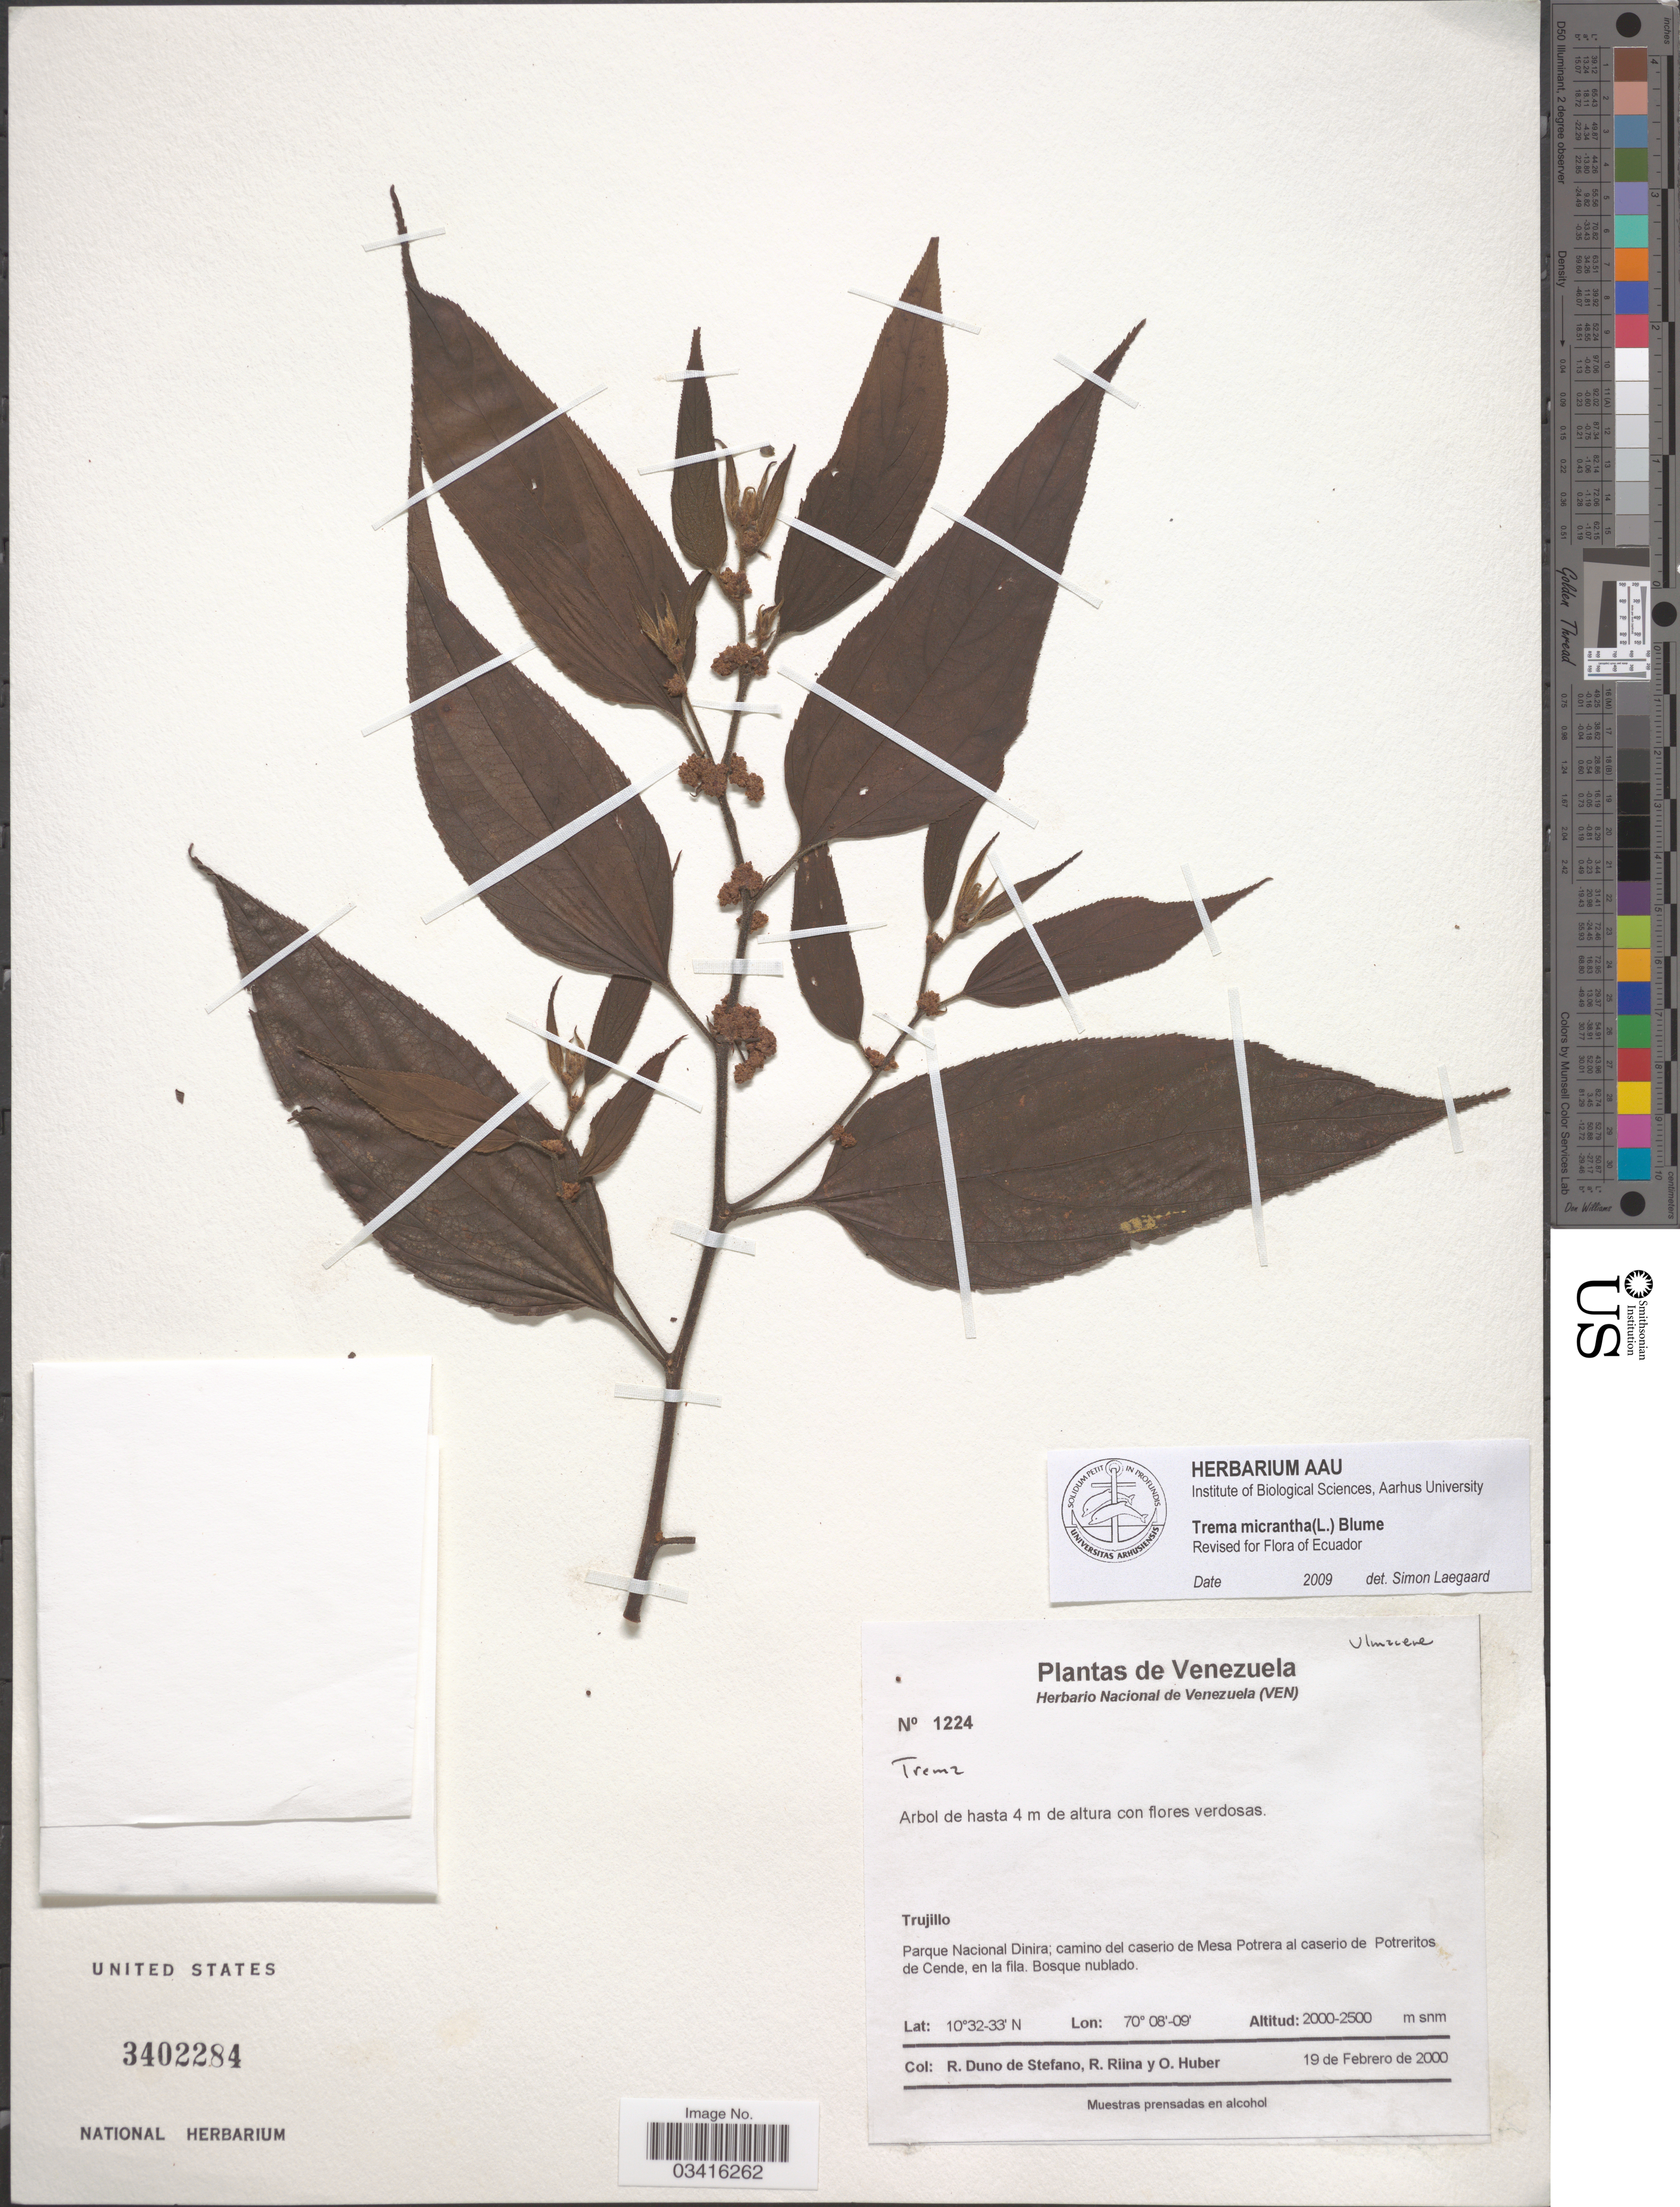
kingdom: Plantae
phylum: Tracheophyta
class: Magnoliopsida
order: Rosales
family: Cannabaceae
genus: Trema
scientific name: Trema micranthum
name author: (L.) Blume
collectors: D. de Stafano, R. Riina & O. Huber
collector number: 1224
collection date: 2000-02-19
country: Venezuela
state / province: Trujillo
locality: Parque Nacional Dinira; camino del caserio de Mesa Potrera al caserio de Potreritos de Cende, en la fila.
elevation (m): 2000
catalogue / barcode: US 3402284